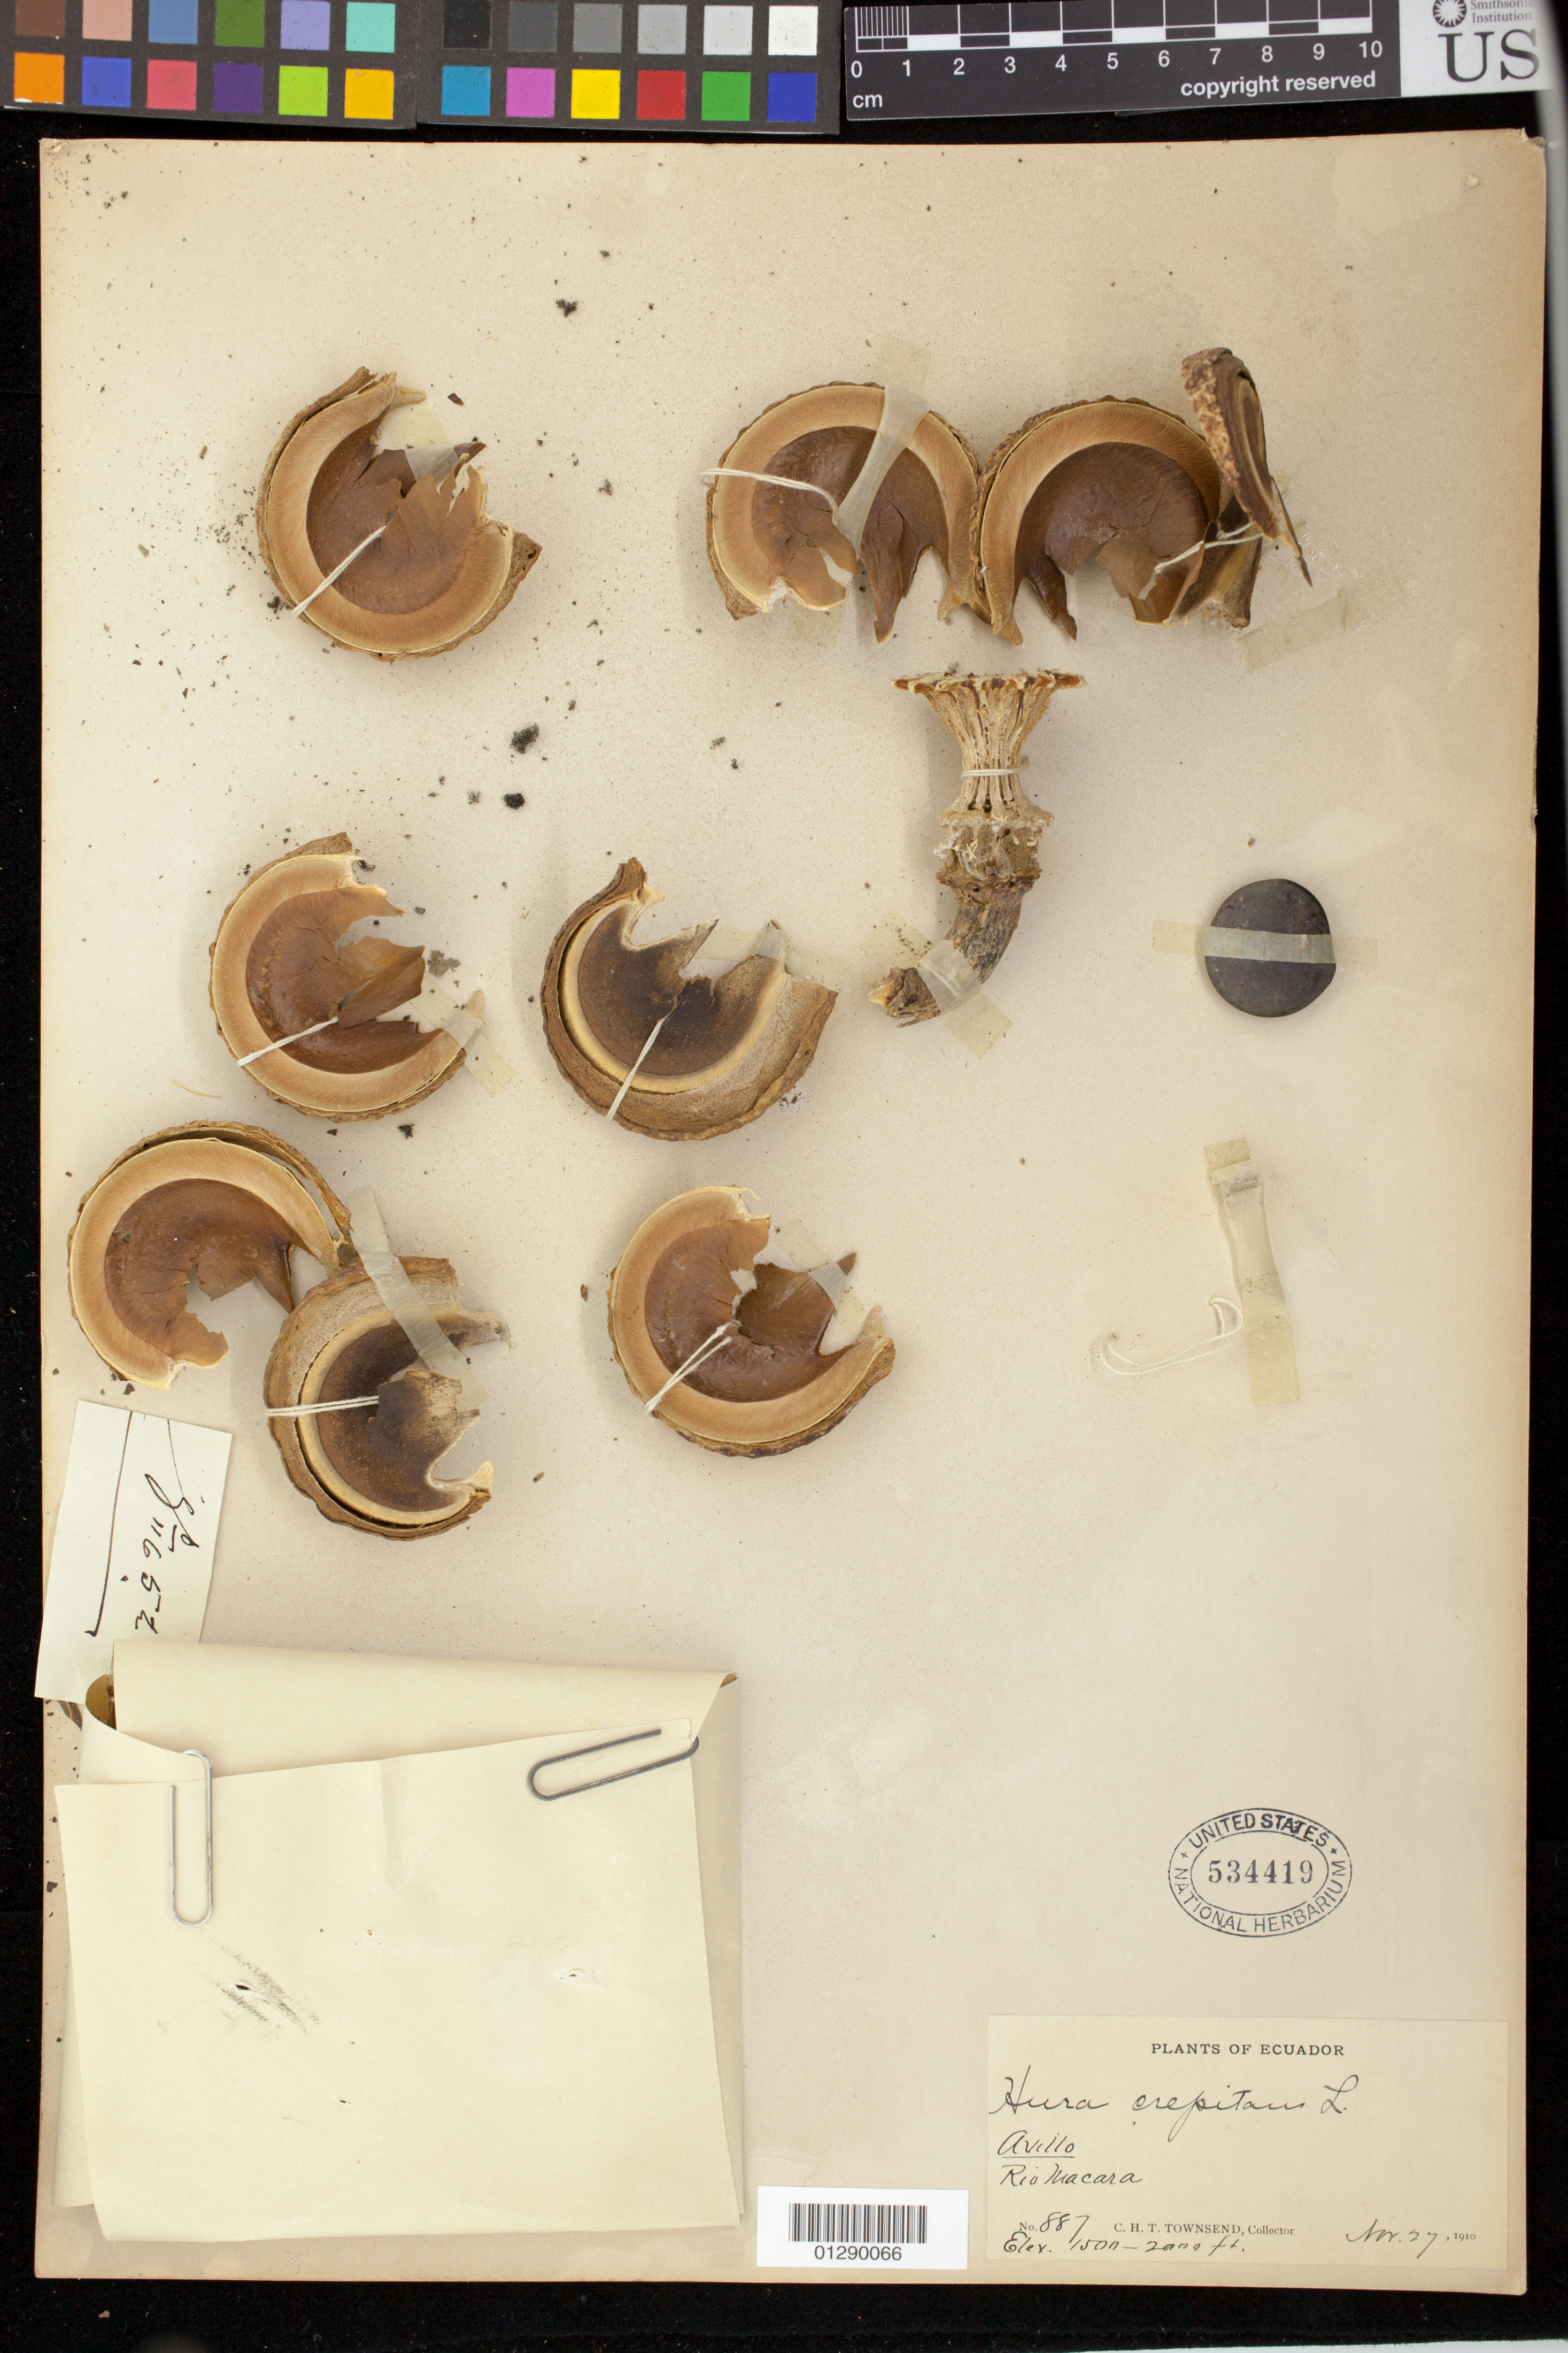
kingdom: Plantae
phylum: Tracheophyta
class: Magnoliopsida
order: Malpighiales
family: Euphorbiaceae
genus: Hura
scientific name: Hura crepitans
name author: L.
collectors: C. H. T. Townsend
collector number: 887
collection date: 1910-11-27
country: Ecuador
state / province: Loja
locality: Avillo Rio Macara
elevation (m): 457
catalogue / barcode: US 534419